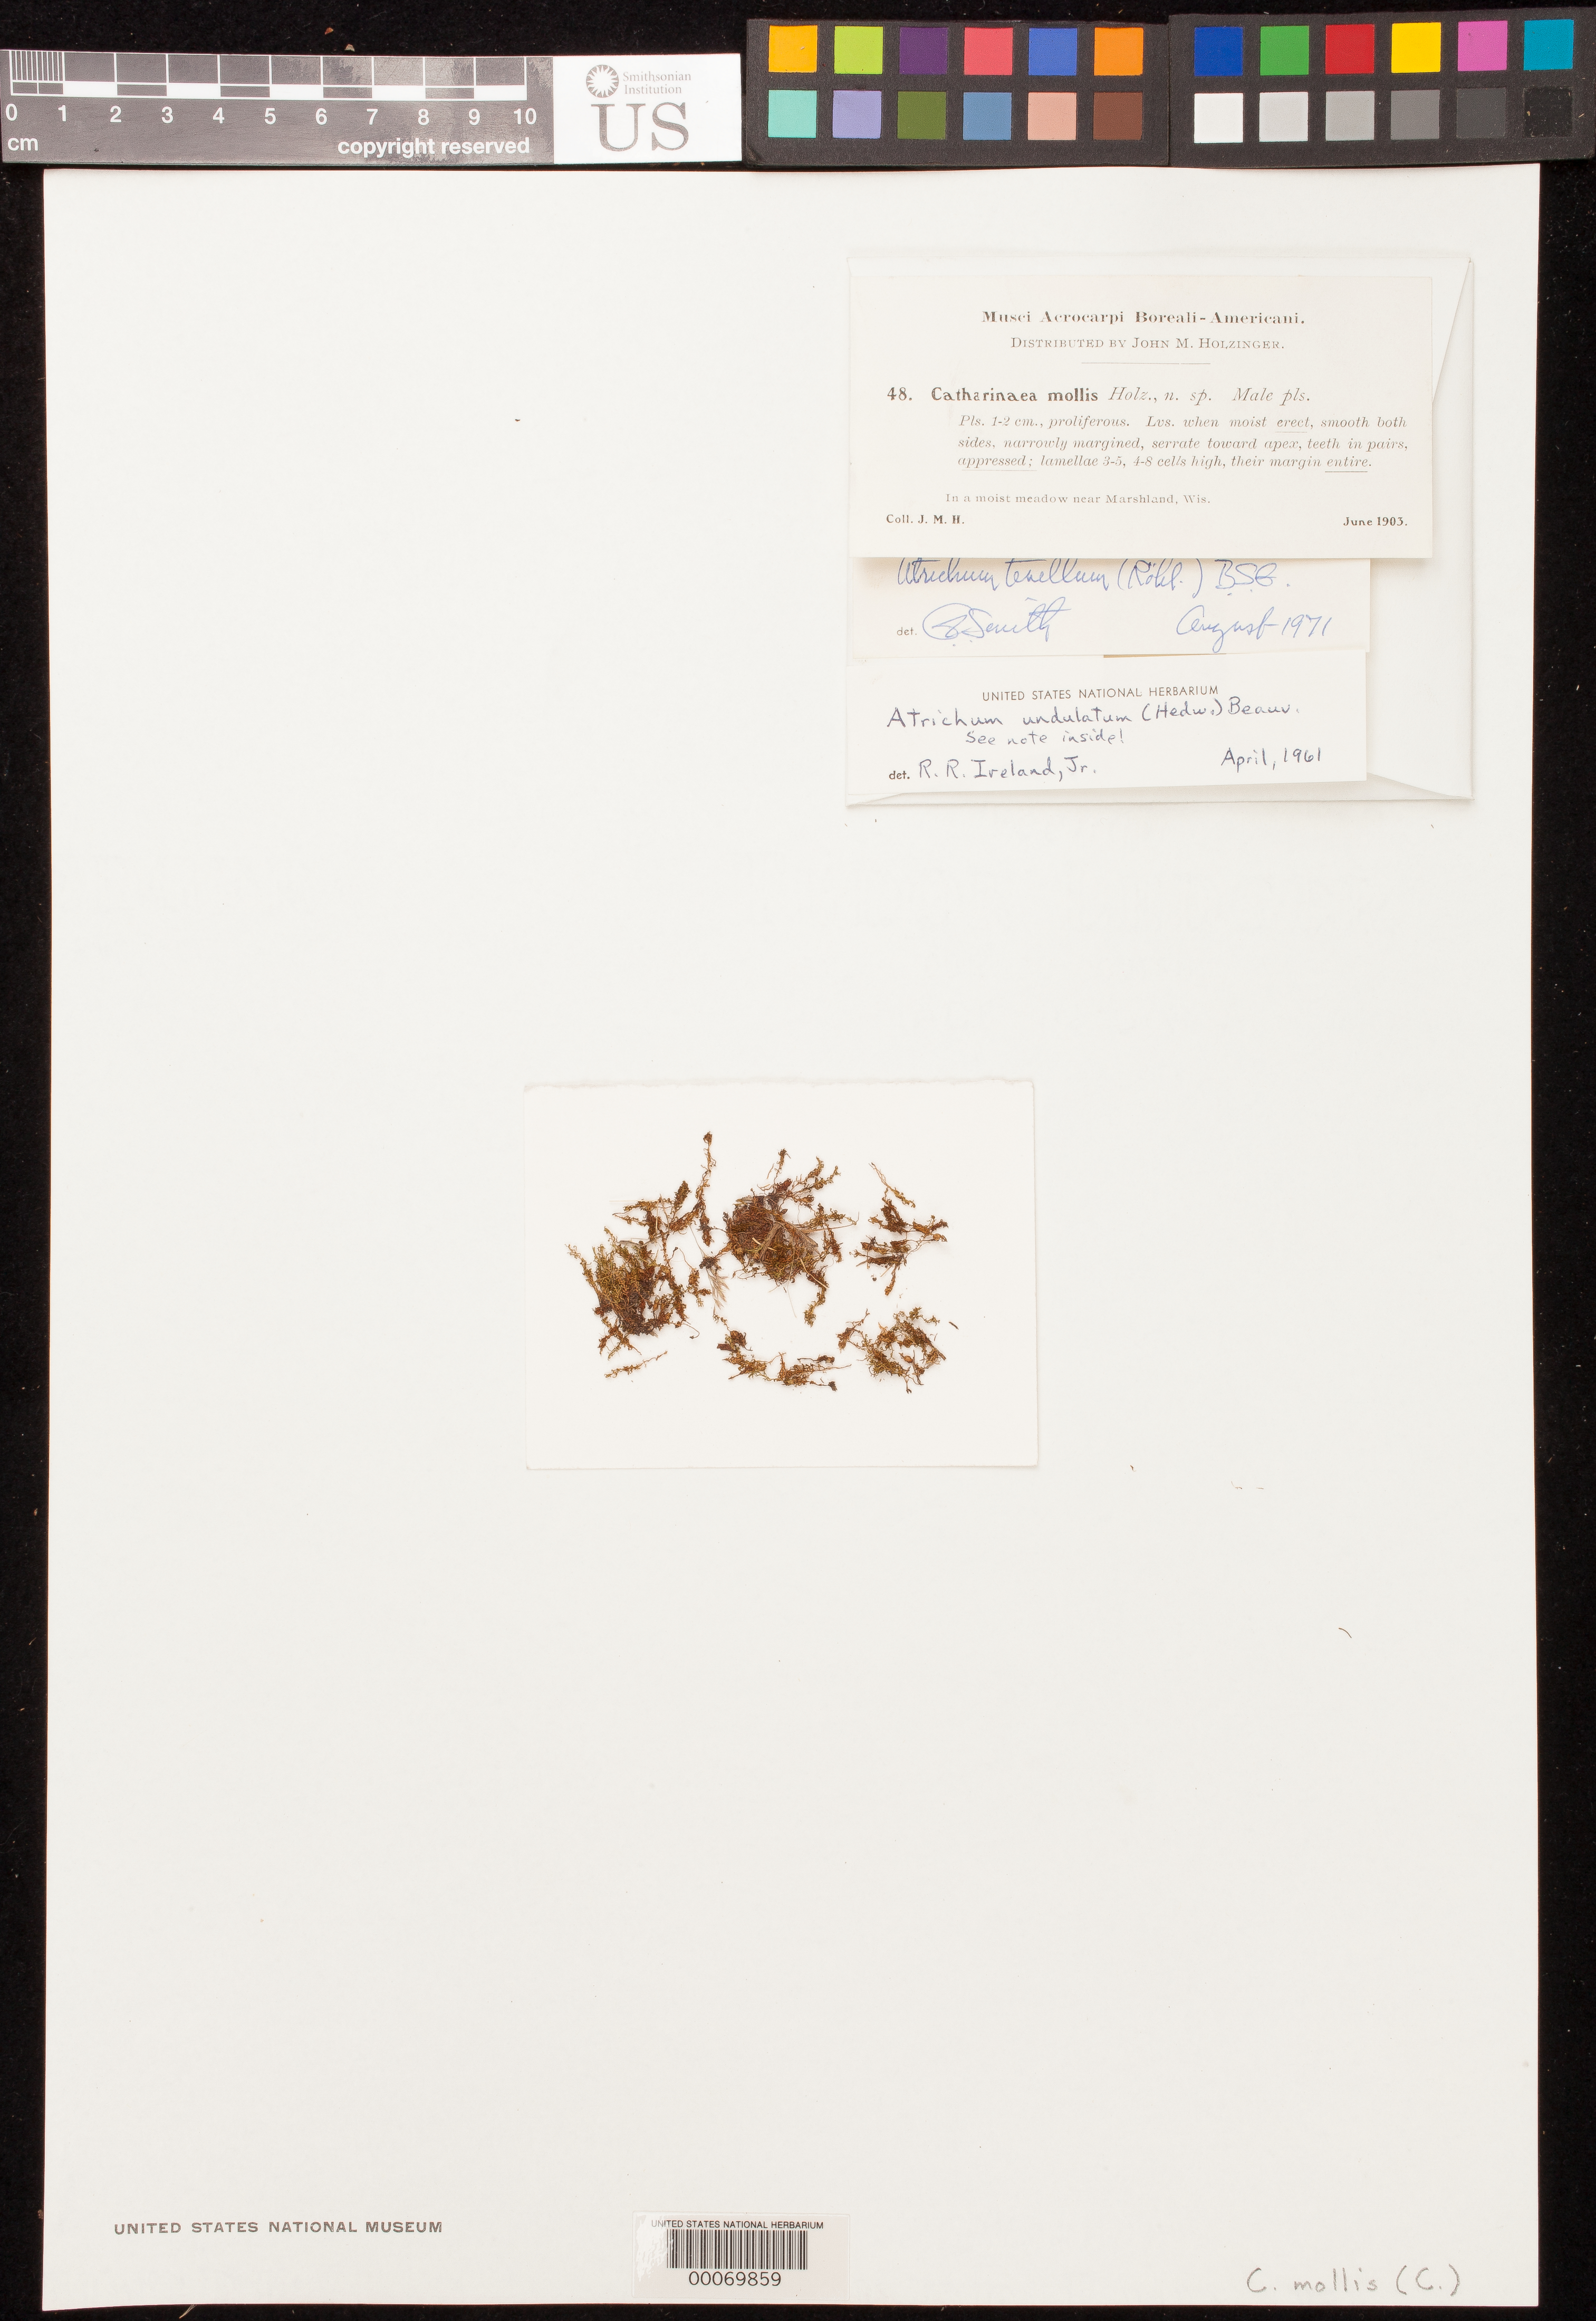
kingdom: Plantae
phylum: Bryophyta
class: Polytrichopsida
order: Polytrichales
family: Polytrichaceae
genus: Catharinea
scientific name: Catharinea mollis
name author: Holz.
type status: Isotype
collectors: J. M. Holzinger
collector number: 48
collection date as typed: Jun 1903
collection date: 1903-06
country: United States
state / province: Wisconsin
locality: Near Marshland.